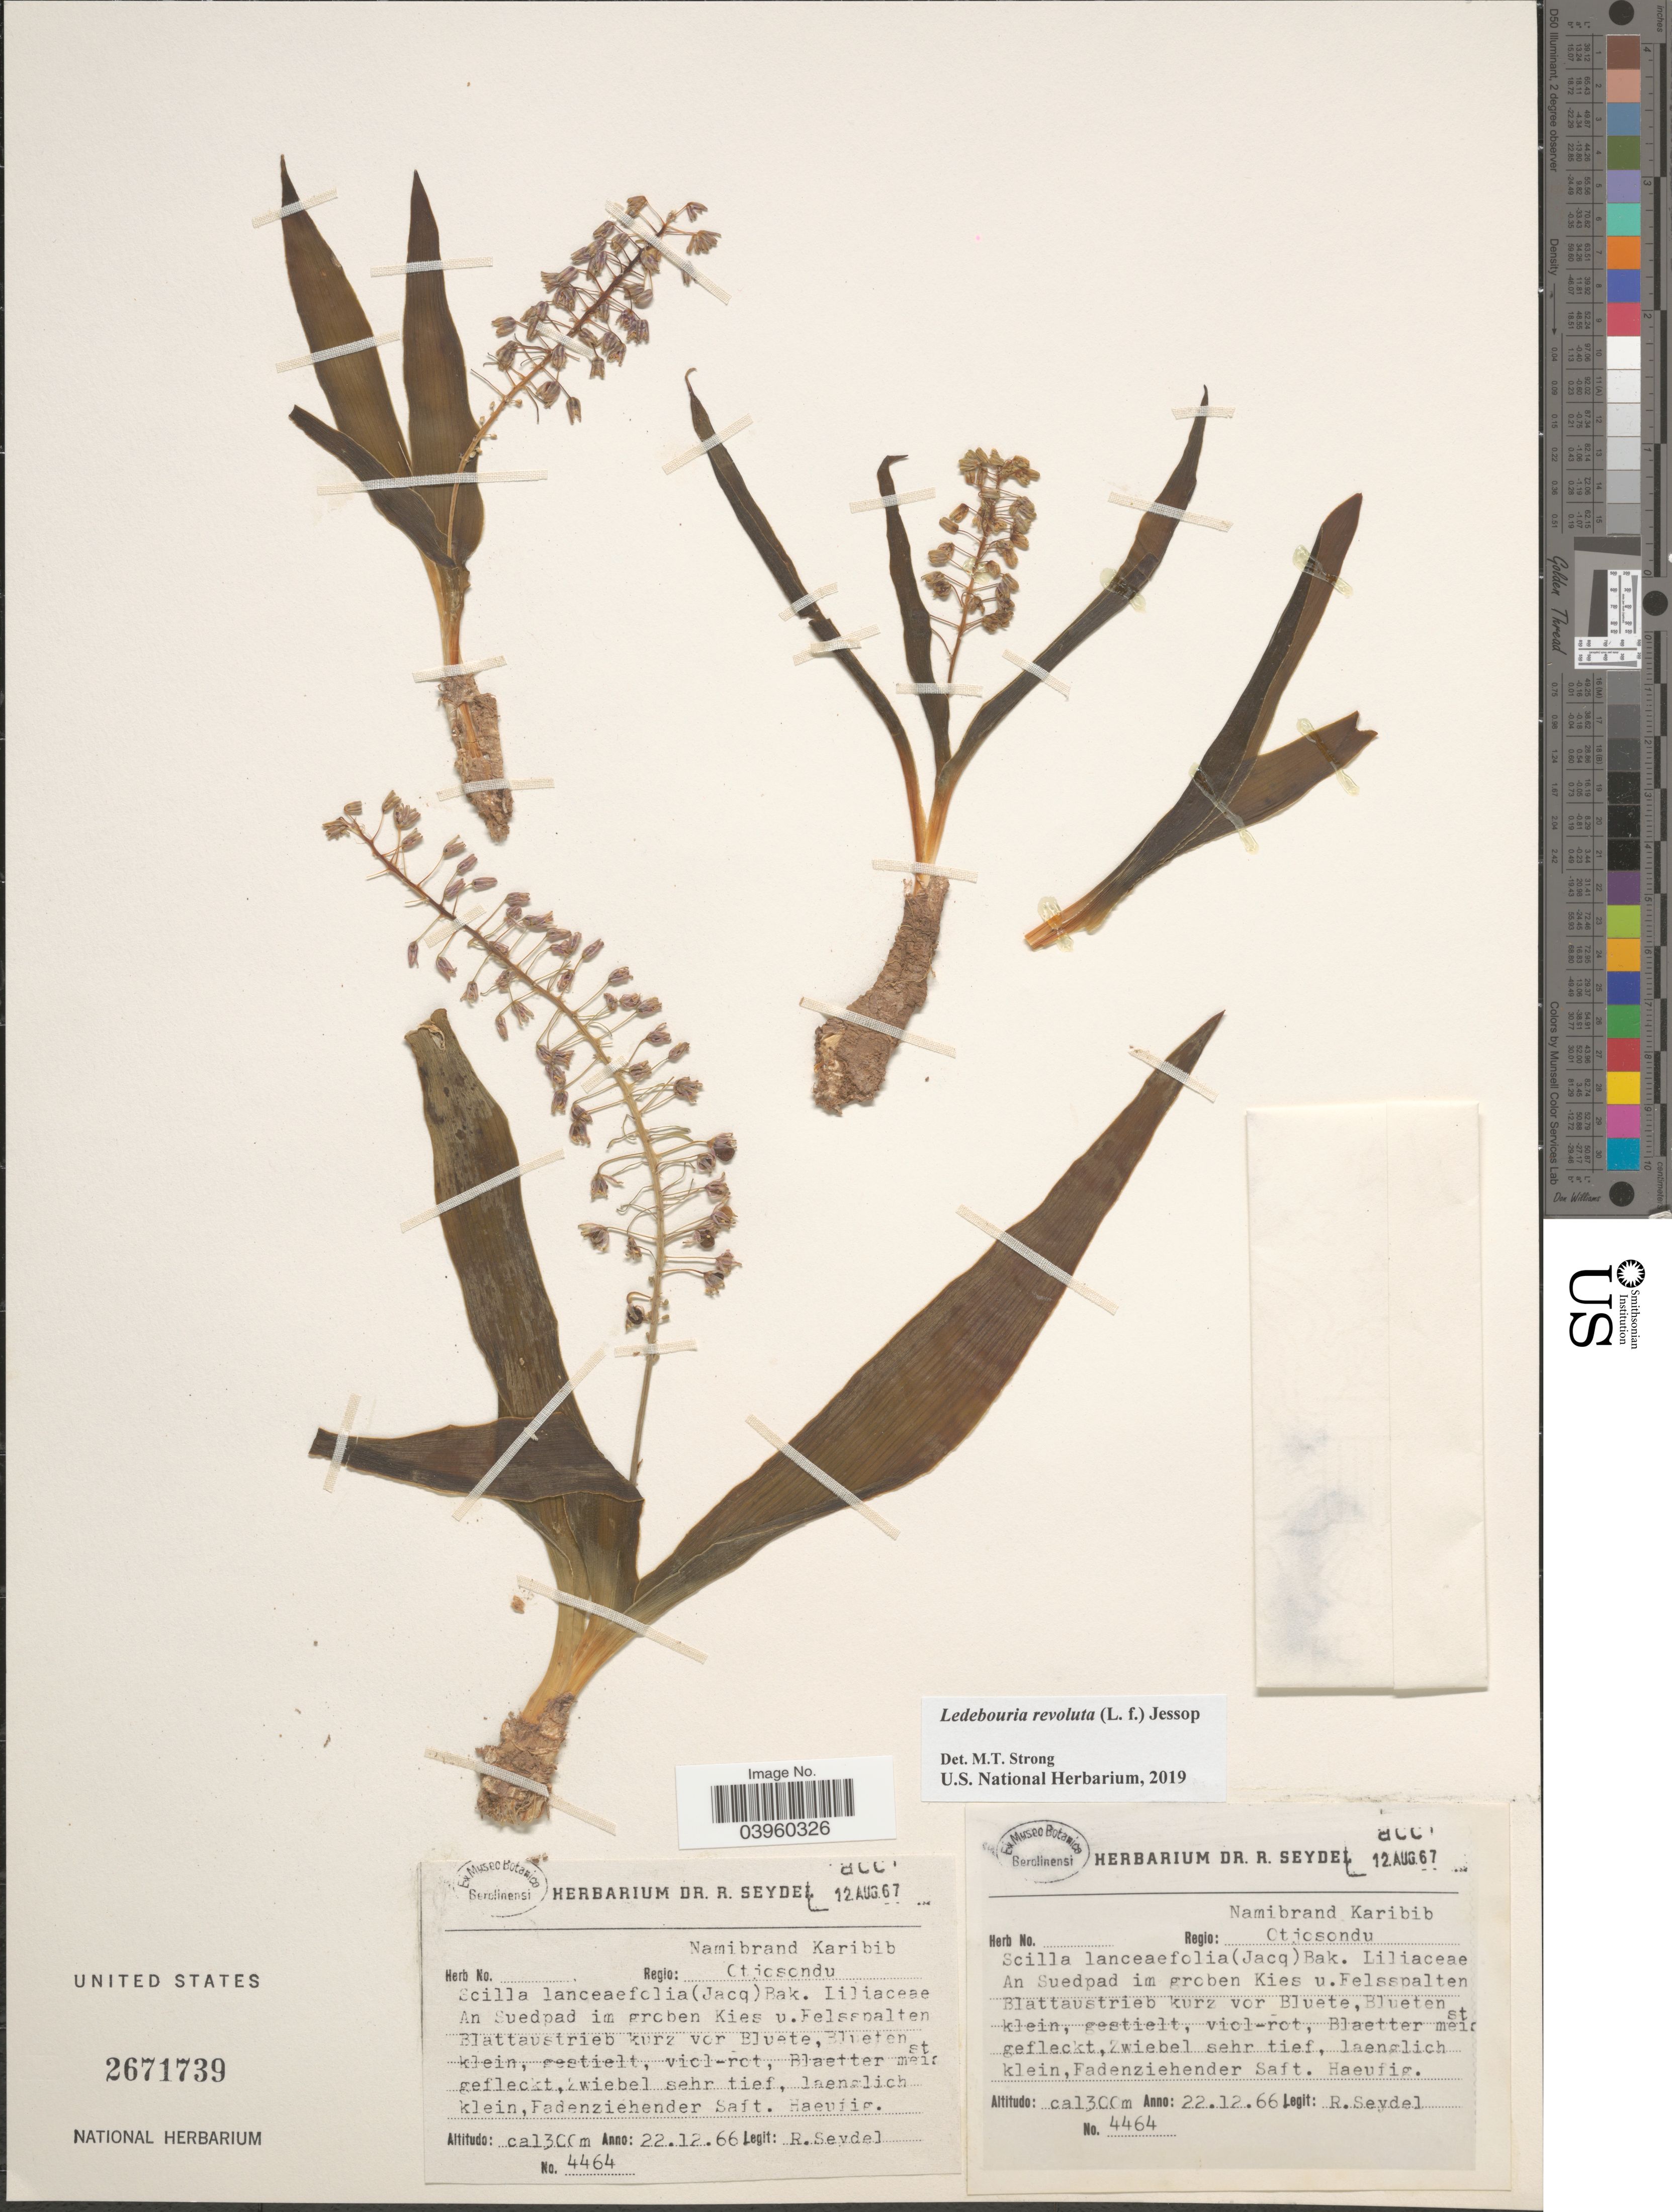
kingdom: Plantae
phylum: Tracheophyta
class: Liliopsida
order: Asparagales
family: Asparagaceae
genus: Ledebouria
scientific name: Ledebouria revoluta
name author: (L. f.) Jessop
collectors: R. Seydel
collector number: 4464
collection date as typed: Transcribed d/m/y: 22/12/66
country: Namibia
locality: Regio: Namibrand Karibib Otjosondu. An Suedpad im groben Kies u. Felsspalten Blattaustrieb kurz vor Bluete, Blueten klein.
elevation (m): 1300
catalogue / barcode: US 2671739